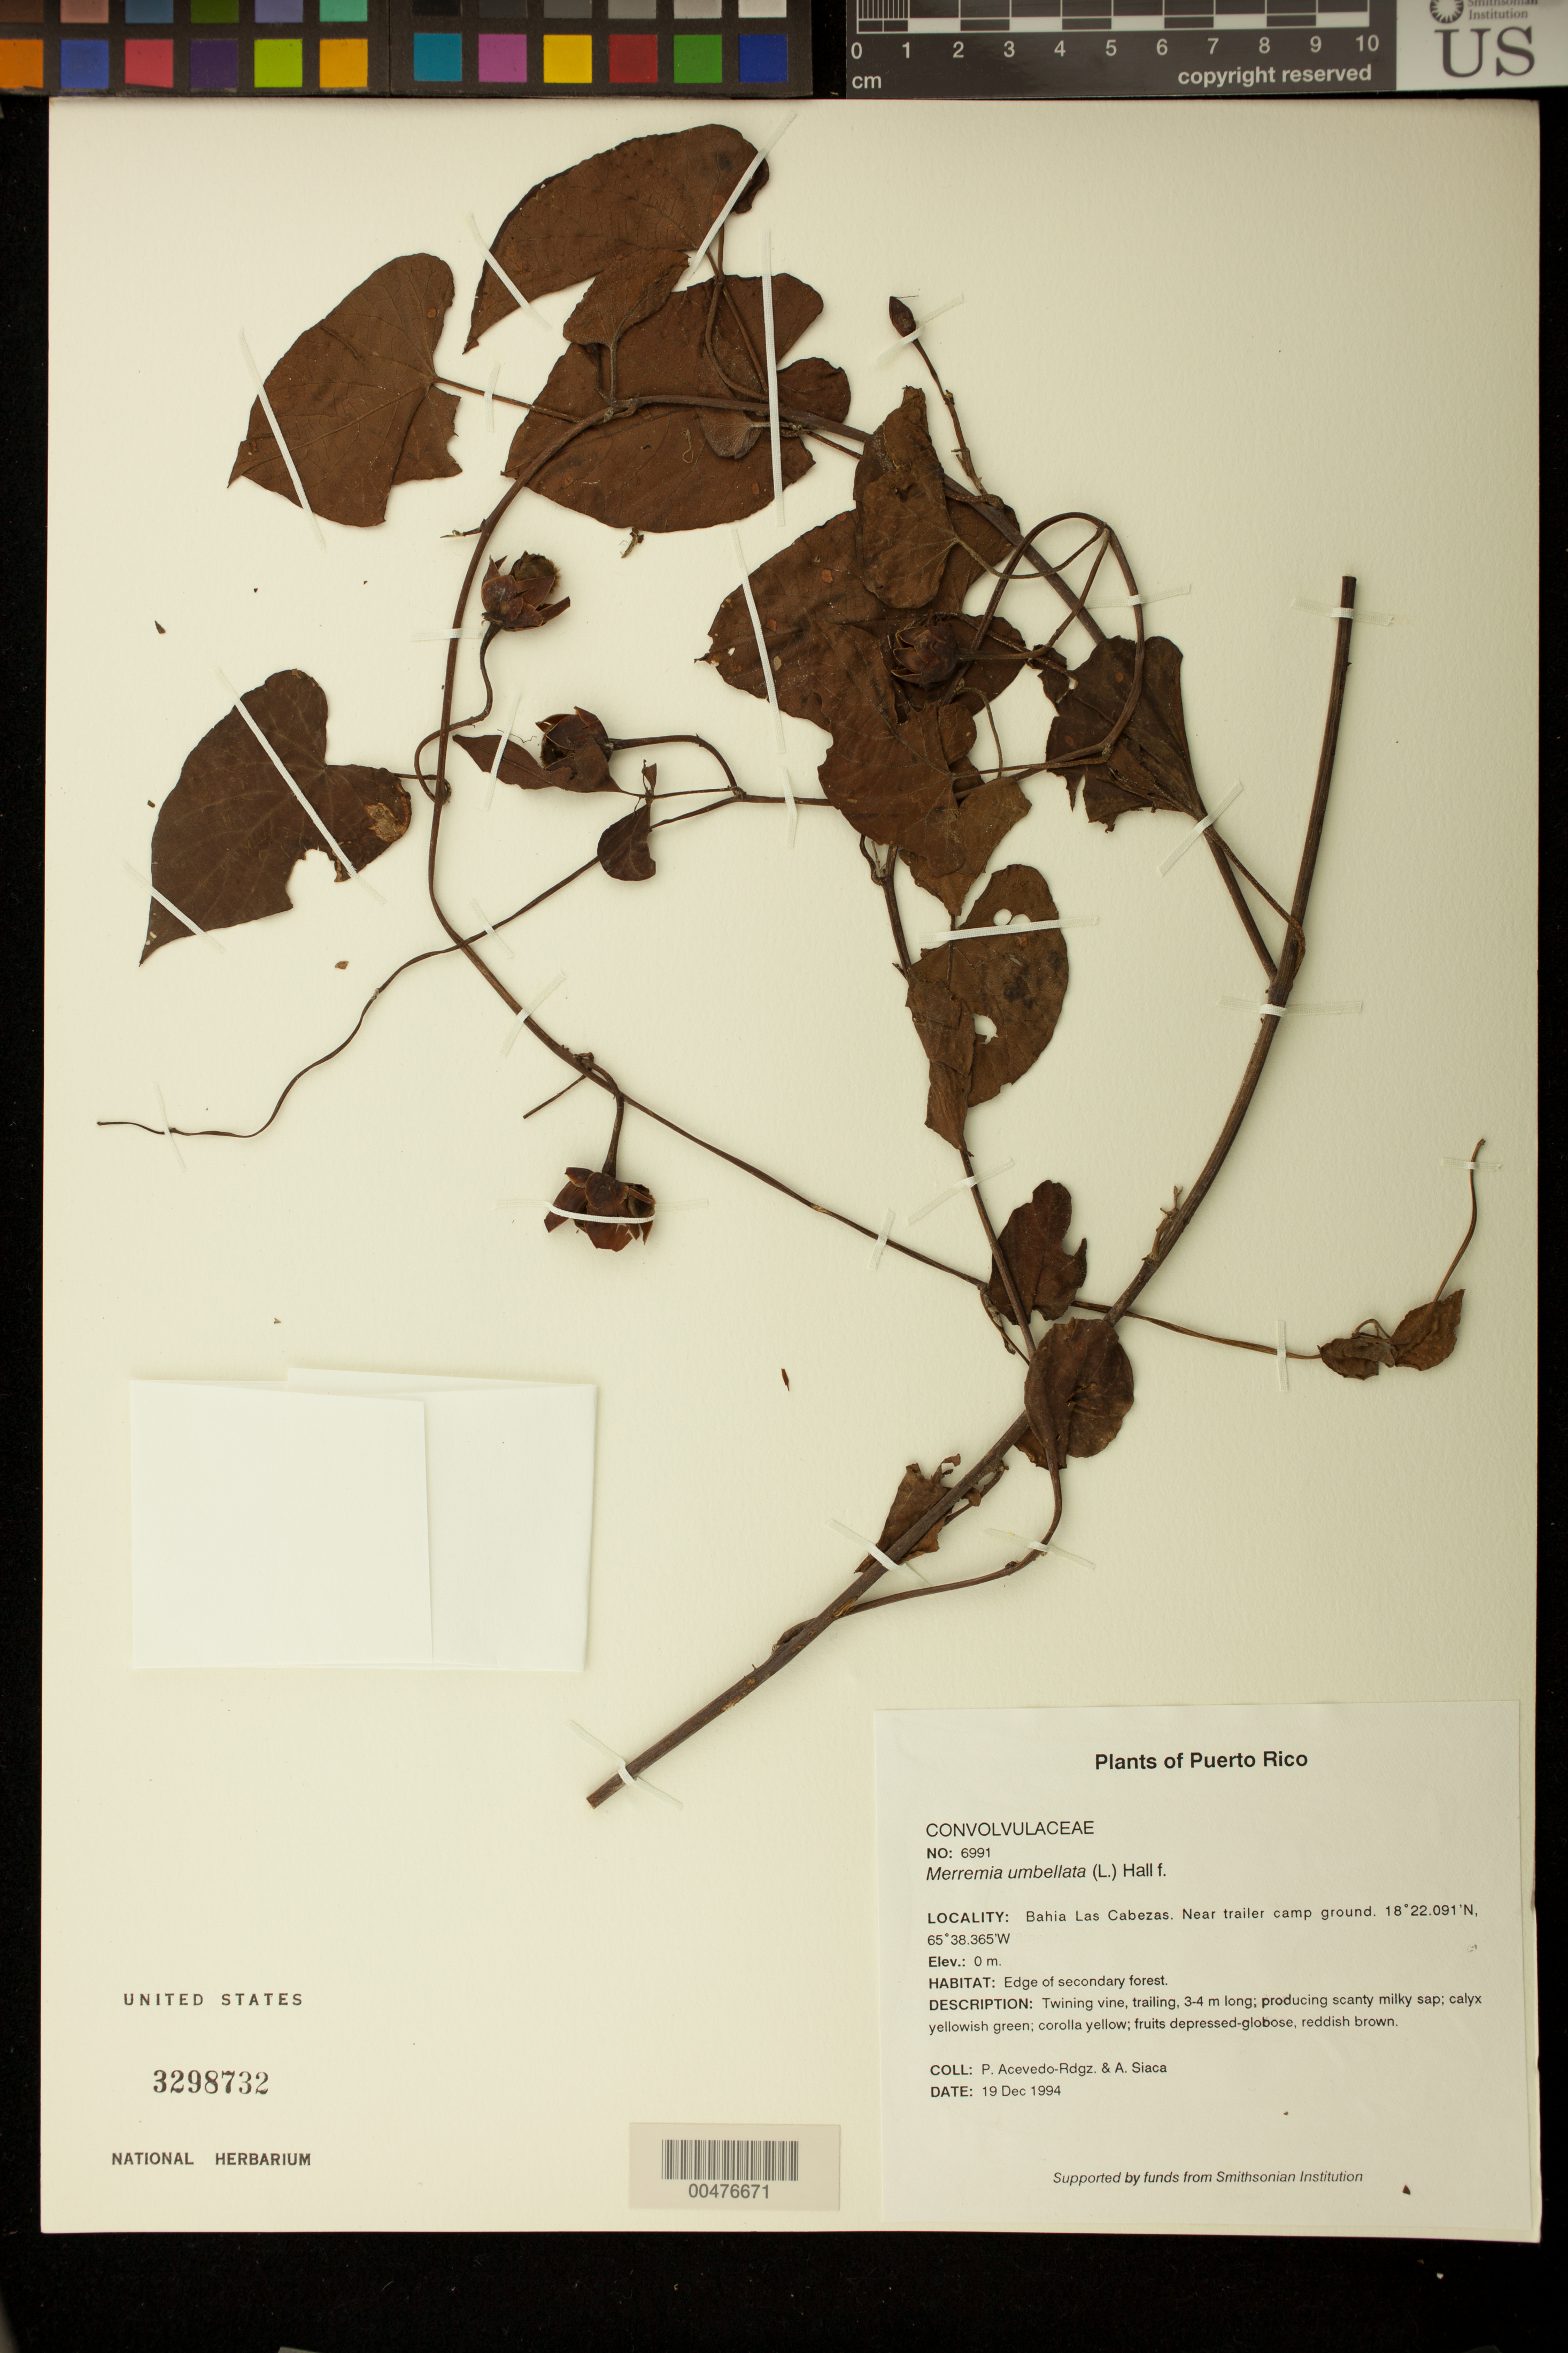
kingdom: Plantae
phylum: Tracheophyta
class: Magnoliopsida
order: Solanales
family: Convolvulaceae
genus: Camonea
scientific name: Camonea umbellata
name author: (L.) A. R. Simões & Staples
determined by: Strong, Mark T., (BOT), Smithsonian Institution - National Museum of Natural History (UNITED STATES)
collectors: P. Acevedo-Rodr. & A. Siaca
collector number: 6991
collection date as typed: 19 Dec 1994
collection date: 1994-12-19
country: Puerto Rico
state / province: Fajardo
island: Puerto Rico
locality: Fajardo; Bahia Las Cabezas. Near trailer camp ground.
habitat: Edge of secondary forest.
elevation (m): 0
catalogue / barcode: US 3298732